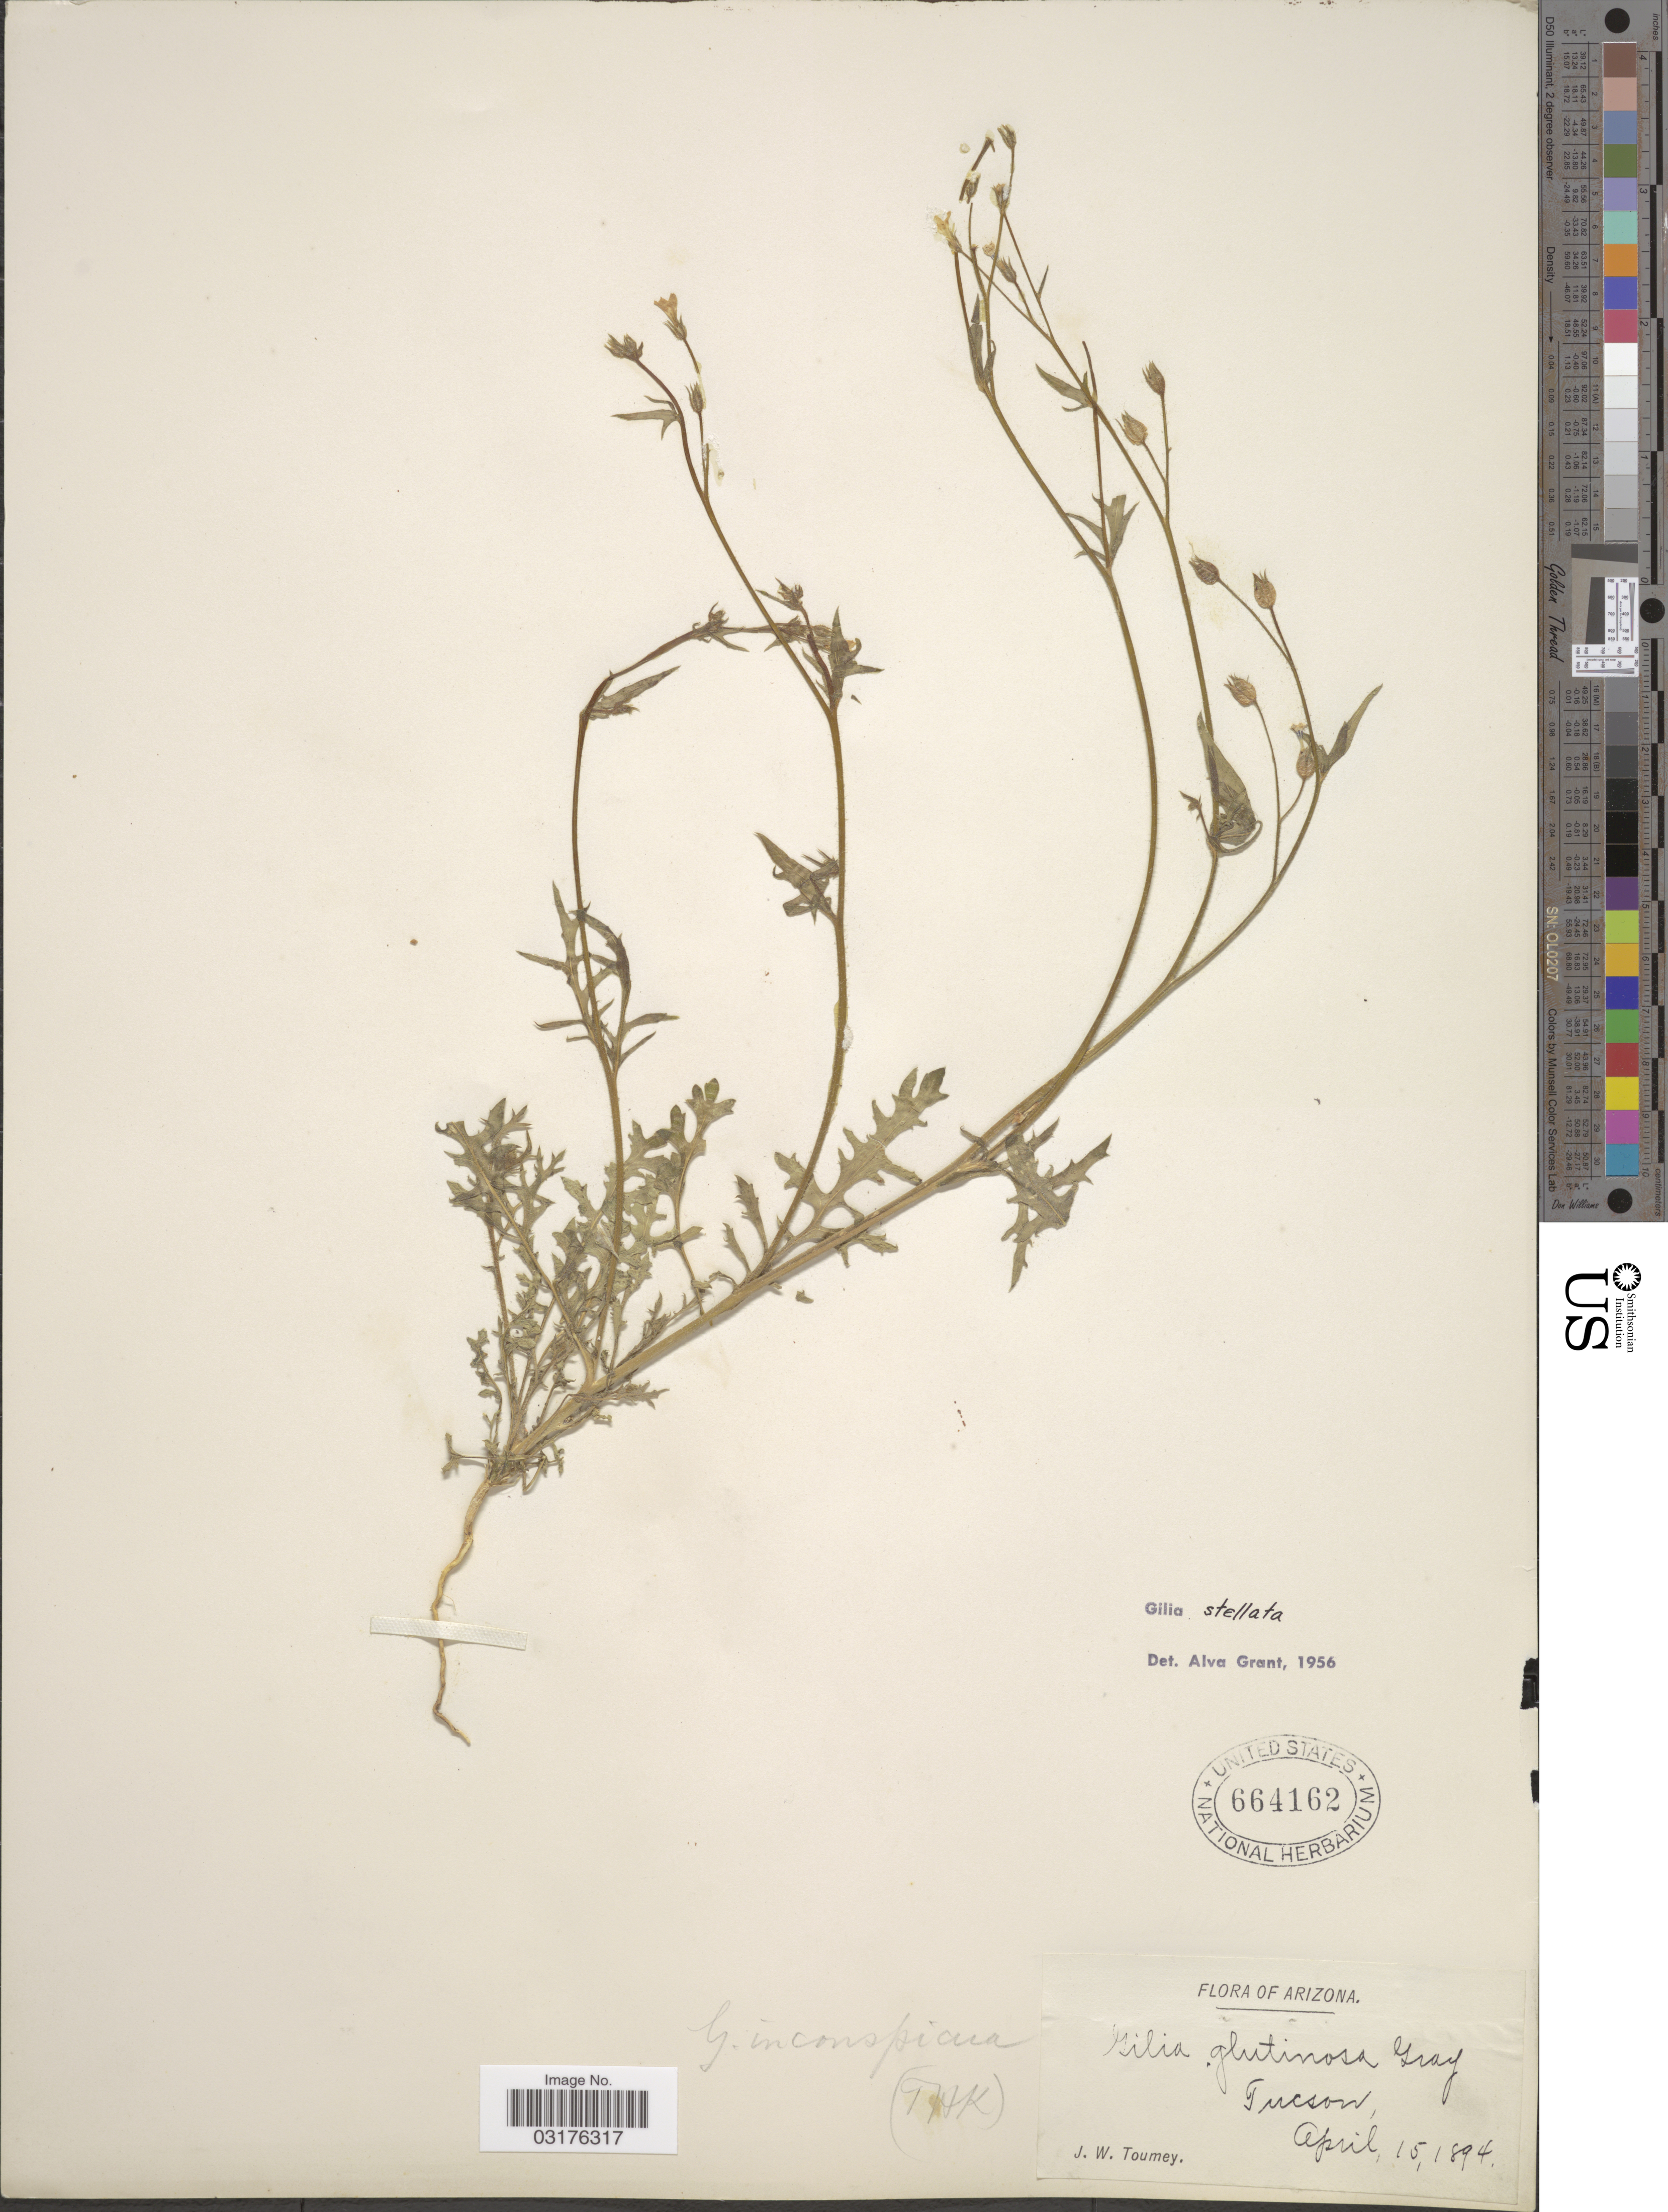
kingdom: Plantae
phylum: Tracheophyta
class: Magnoliopsida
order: Ericales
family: Polemoniaceae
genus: Gilia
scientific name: Gilia stellata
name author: A. Heller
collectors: J. W. Toumey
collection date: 1894-04-15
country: United States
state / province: Arizona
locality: Tucson.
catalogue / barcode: US 664162